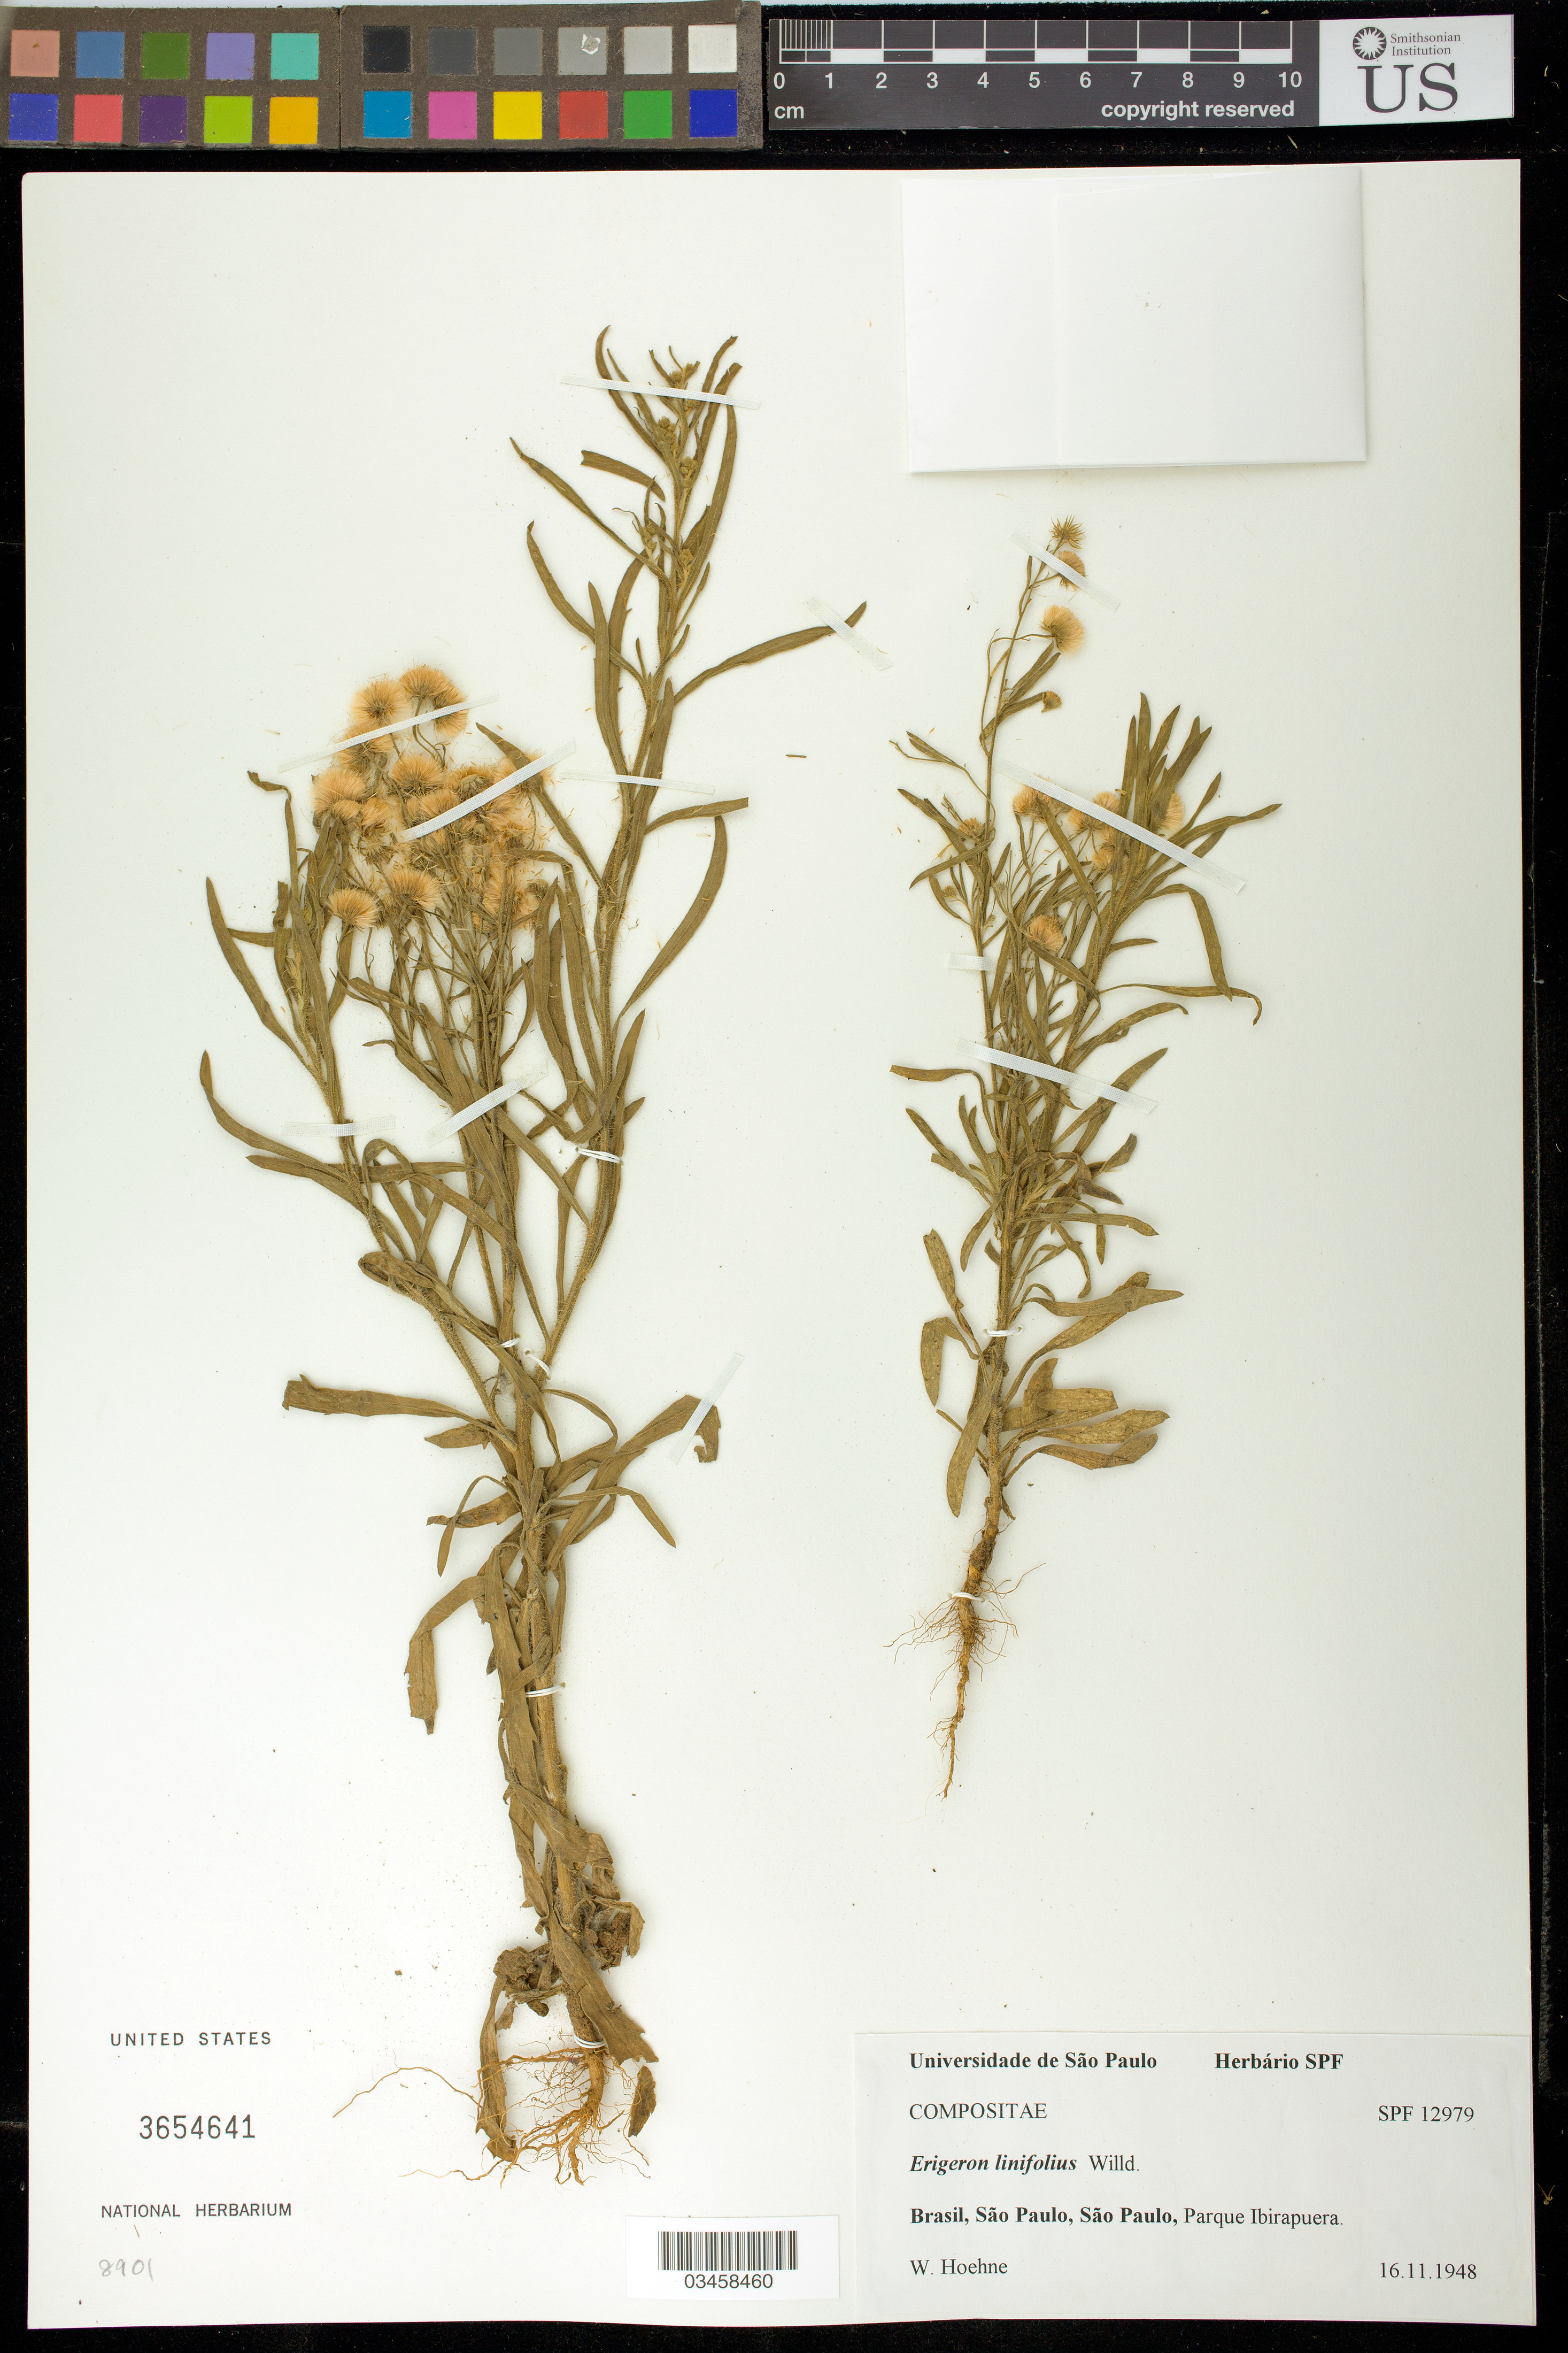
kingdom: Plantae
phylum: Tracheophyta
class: Magnoliopsida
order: Asterales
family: Asteraceae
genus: Erigeron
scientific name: Erigeron bonariensis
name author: L.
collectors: W. Hoehne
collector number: SPF 12979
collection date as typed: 16 Nov 1948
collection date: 1948-11-16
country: Brazil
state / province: São Paulo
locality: Parque Ibirapuera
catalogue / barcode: US 3654641